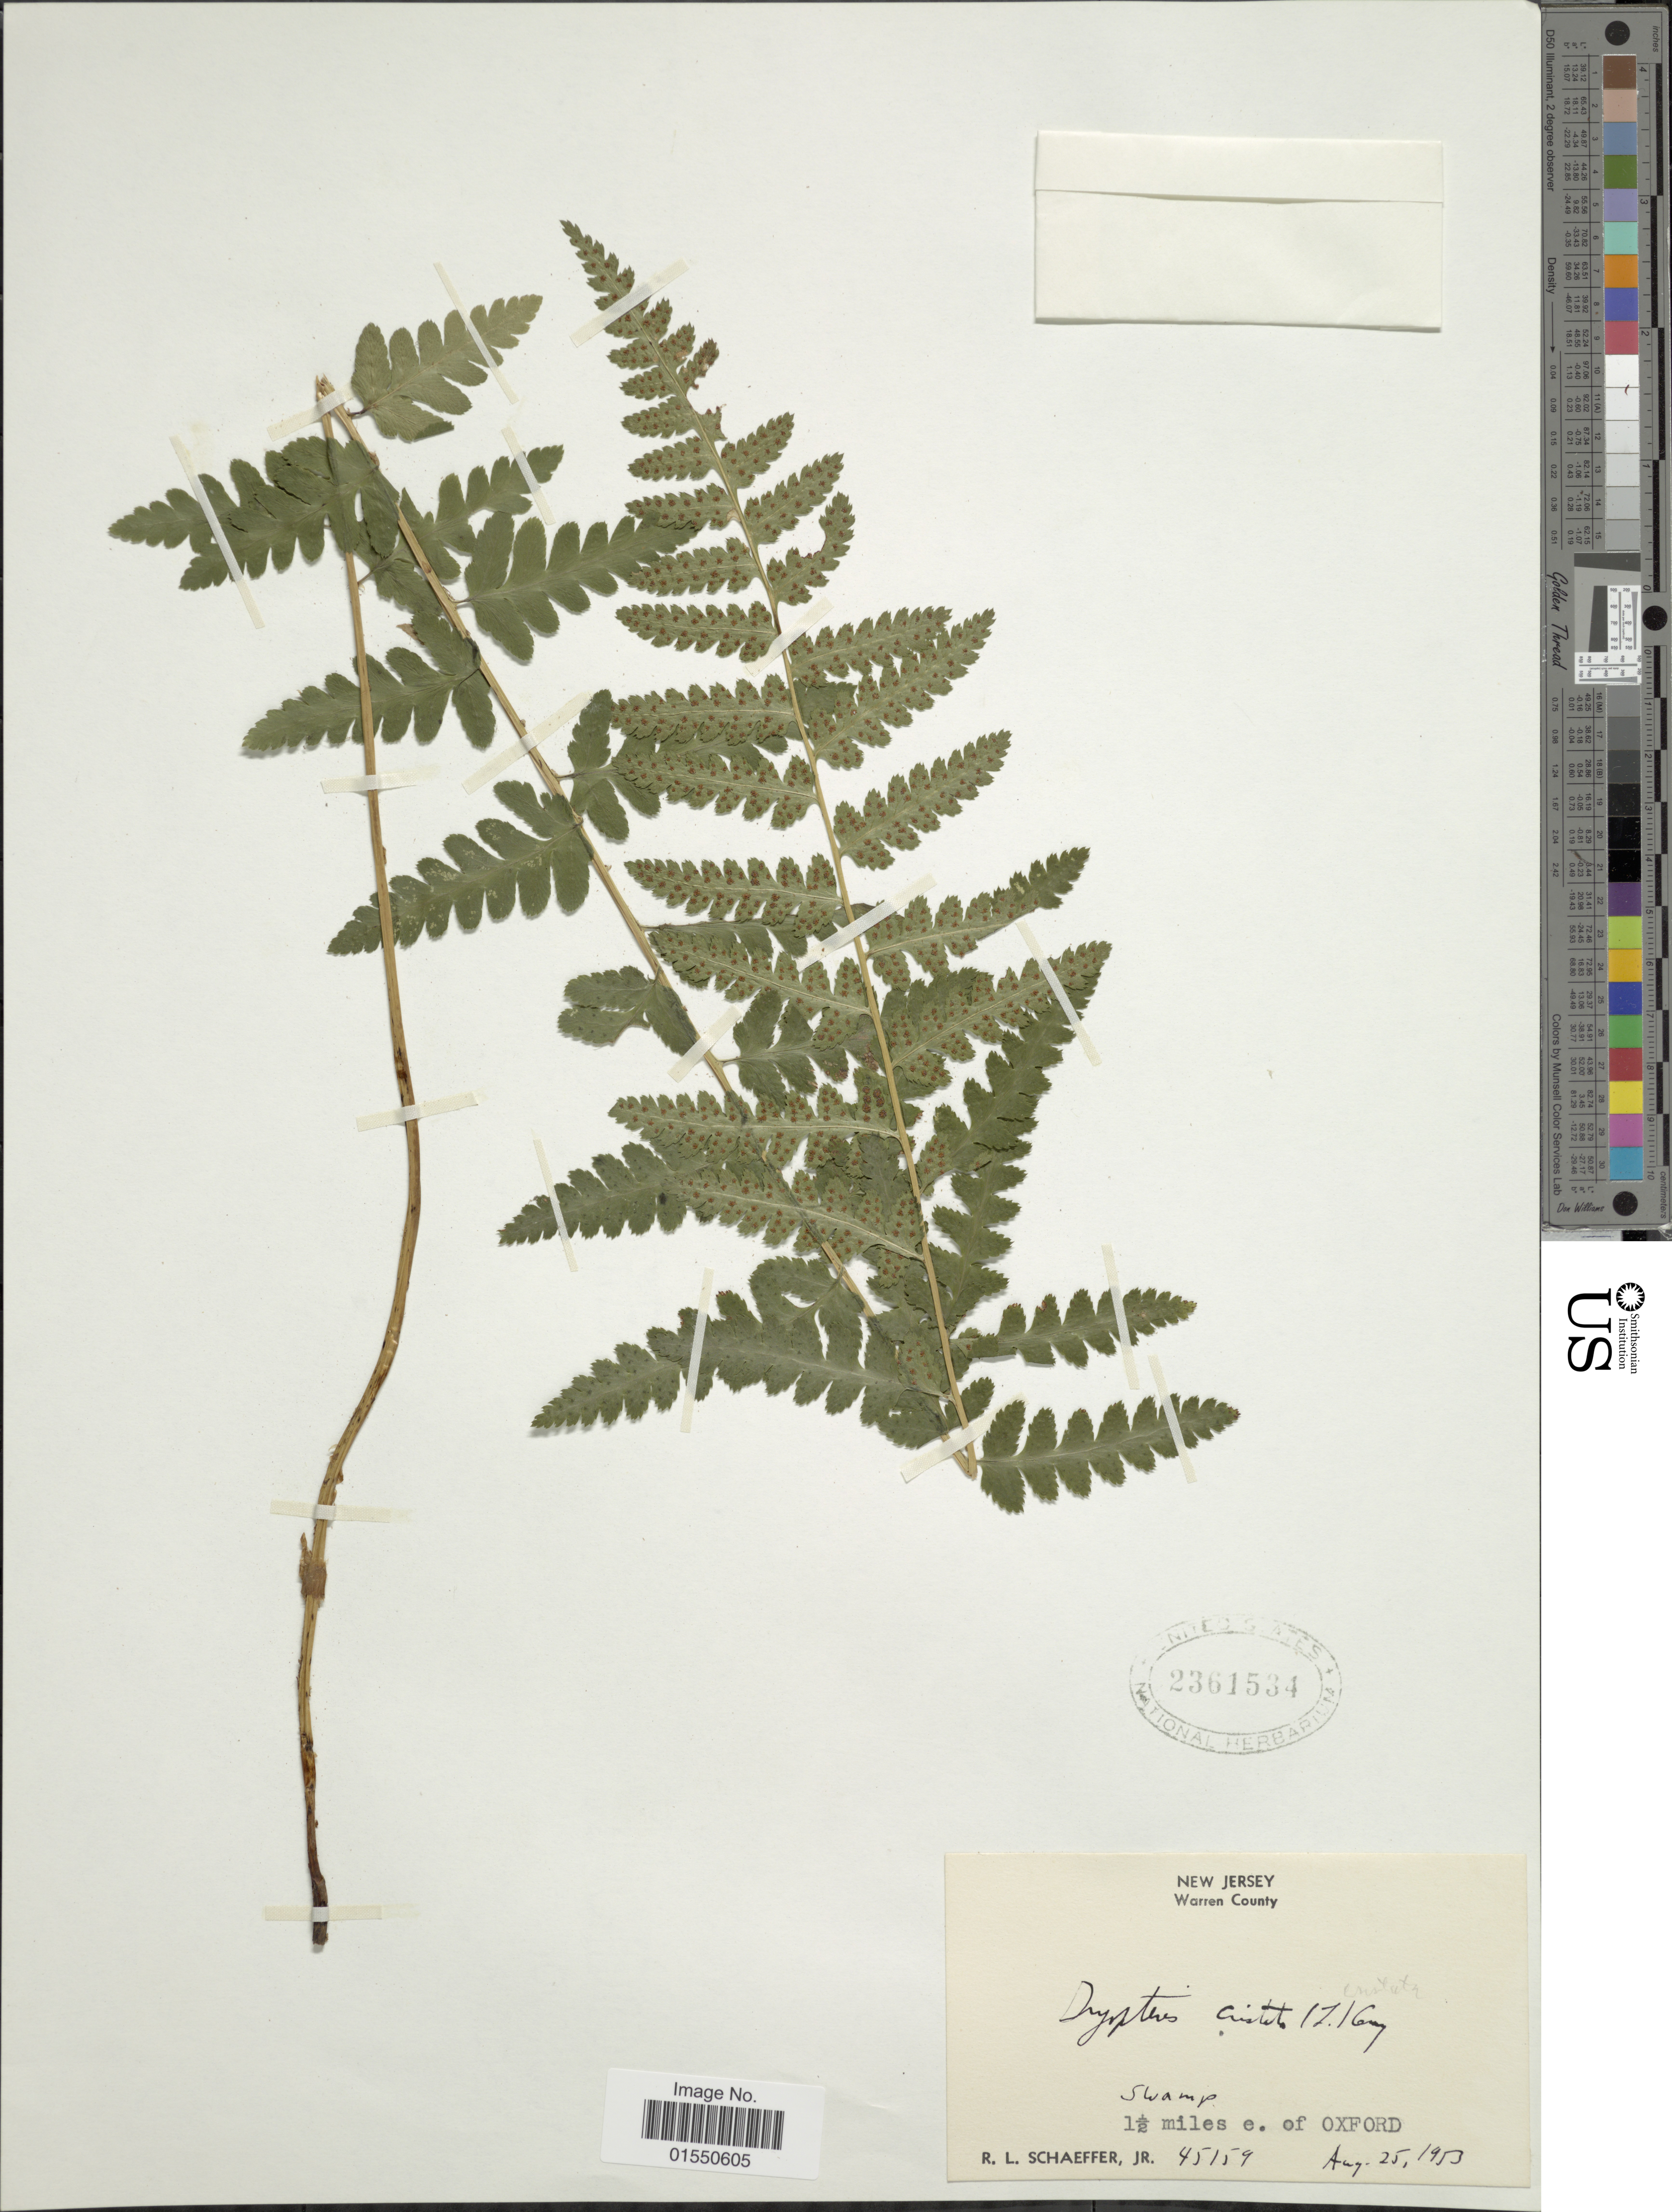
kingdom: Plantae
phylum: Tracheophyta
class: Polypodiopsida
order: Polypodiales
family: Dryopteridaceae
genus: Dryopteris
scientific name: Dryopteris cristata var. spinulosa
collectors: R. Schaeffer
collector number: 45159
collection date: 1953-08-25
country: United States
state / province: New Jersey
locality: Warren County, 1 ½ miles e. of Oxford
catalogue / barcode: US 2361534